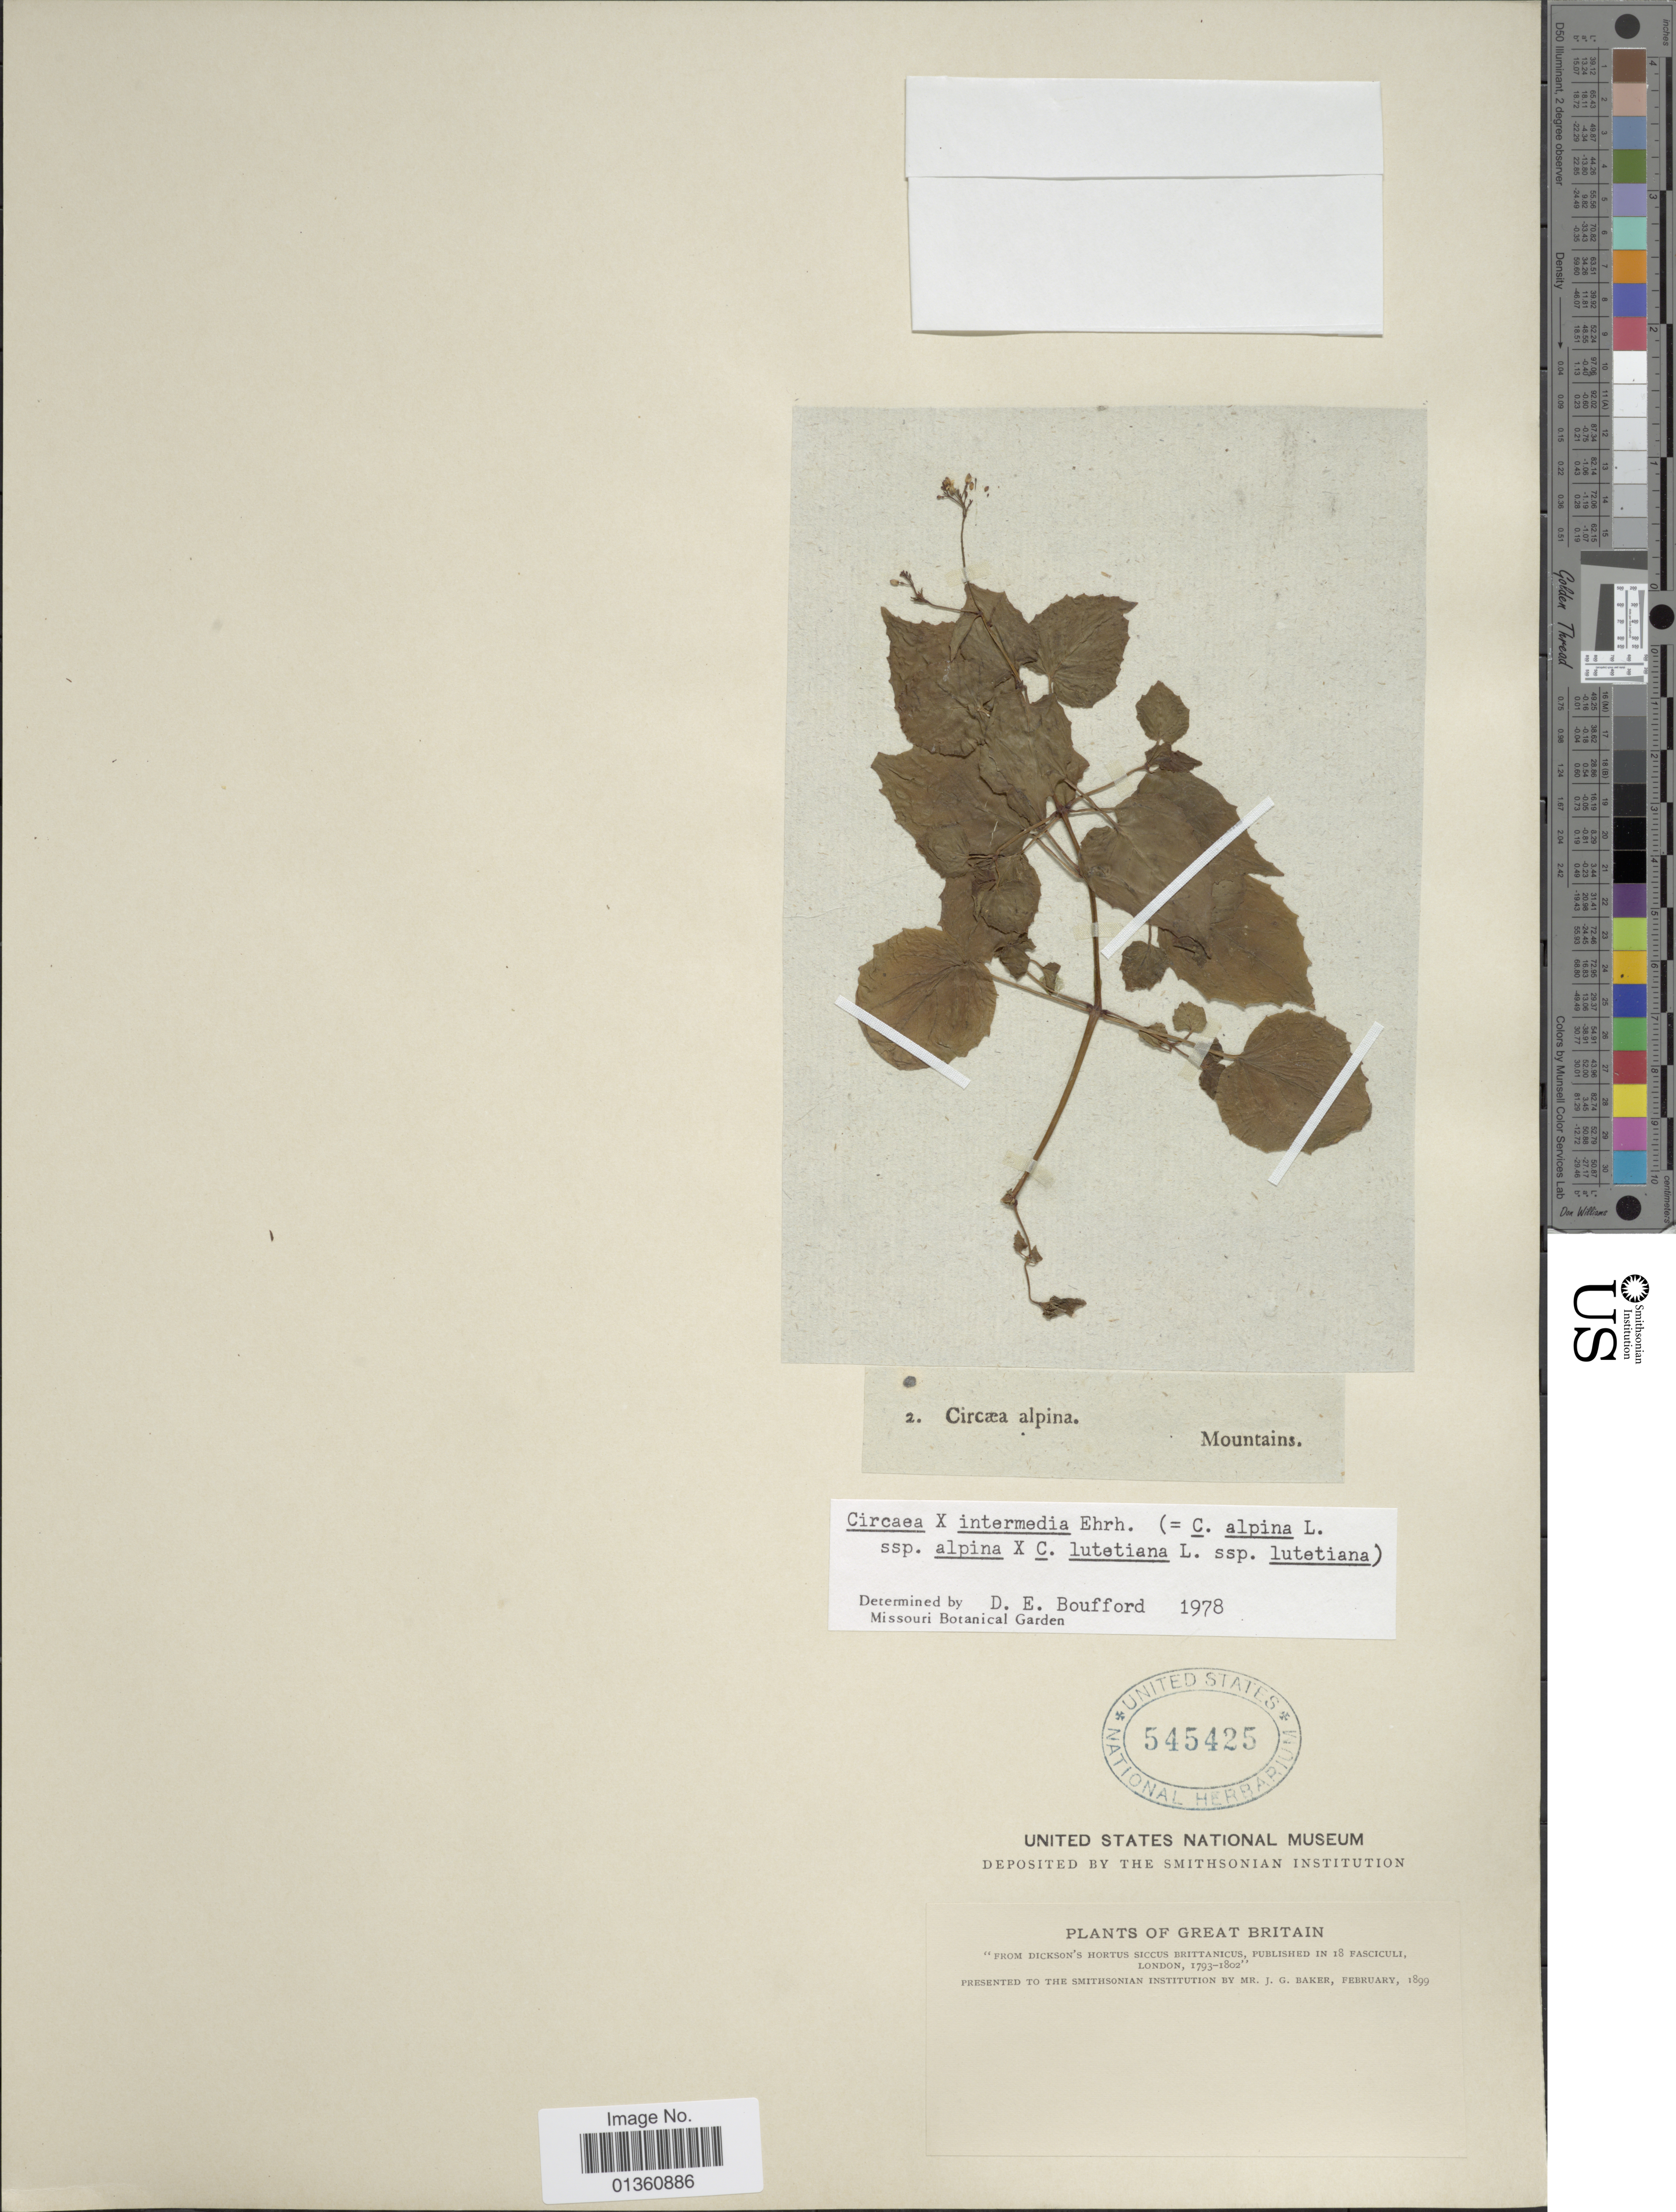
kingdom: Plantae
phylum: Tracheophyta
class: Magnoliopsida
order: Myrtales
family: Onagraceae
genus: Circaea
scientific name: Circaea x intermedia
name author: Ehrh.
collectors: J. G. Baker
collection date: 1899-02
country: United Kingdom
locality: Great Britain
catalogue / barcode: US 545425